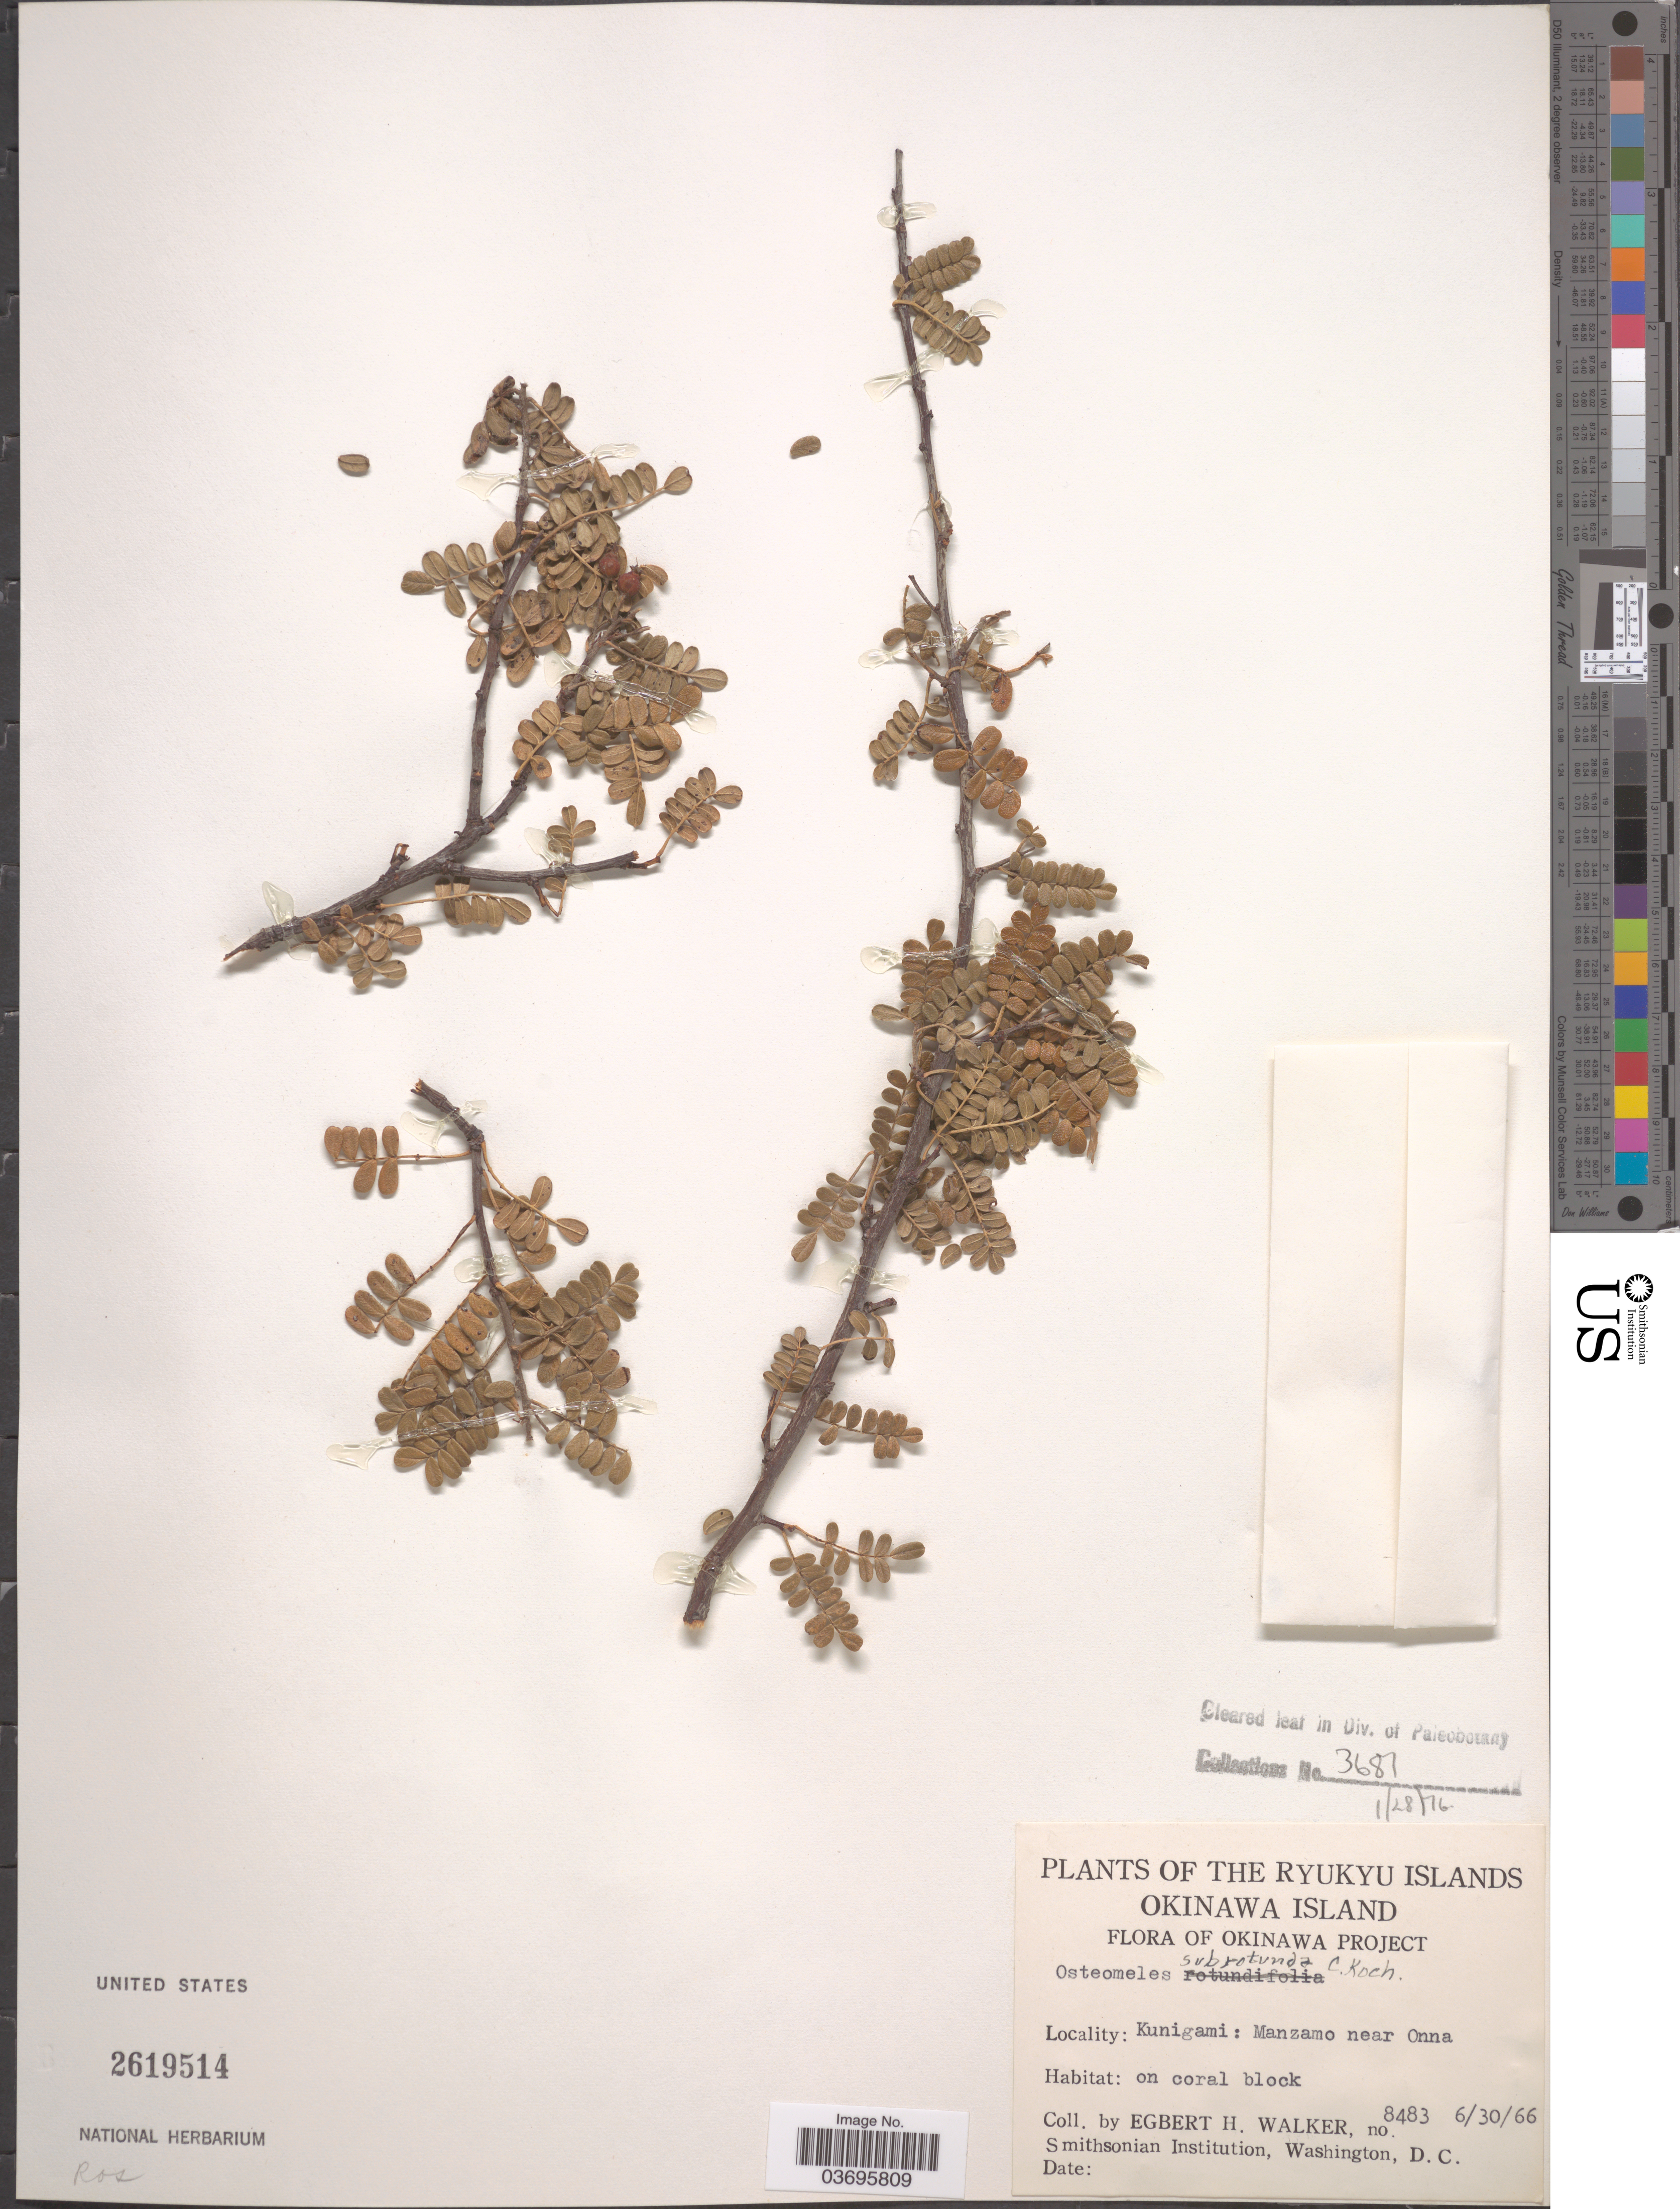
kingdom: Plantae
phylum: Tracheophyta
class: Magnoliopsida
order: Rosales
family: Rosaceae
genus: Osteomeles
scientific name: Osteomeles subrotunda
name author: K. Koch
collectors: E. H. Walker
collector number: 8483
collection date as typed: Transcribed d/m/y: 30/6/66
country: Japan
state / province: Okinawa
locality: The Ryukyu Islands. Okinawa Islands. Kunigami: Manzamo near Onna.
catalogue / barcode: US 2619514